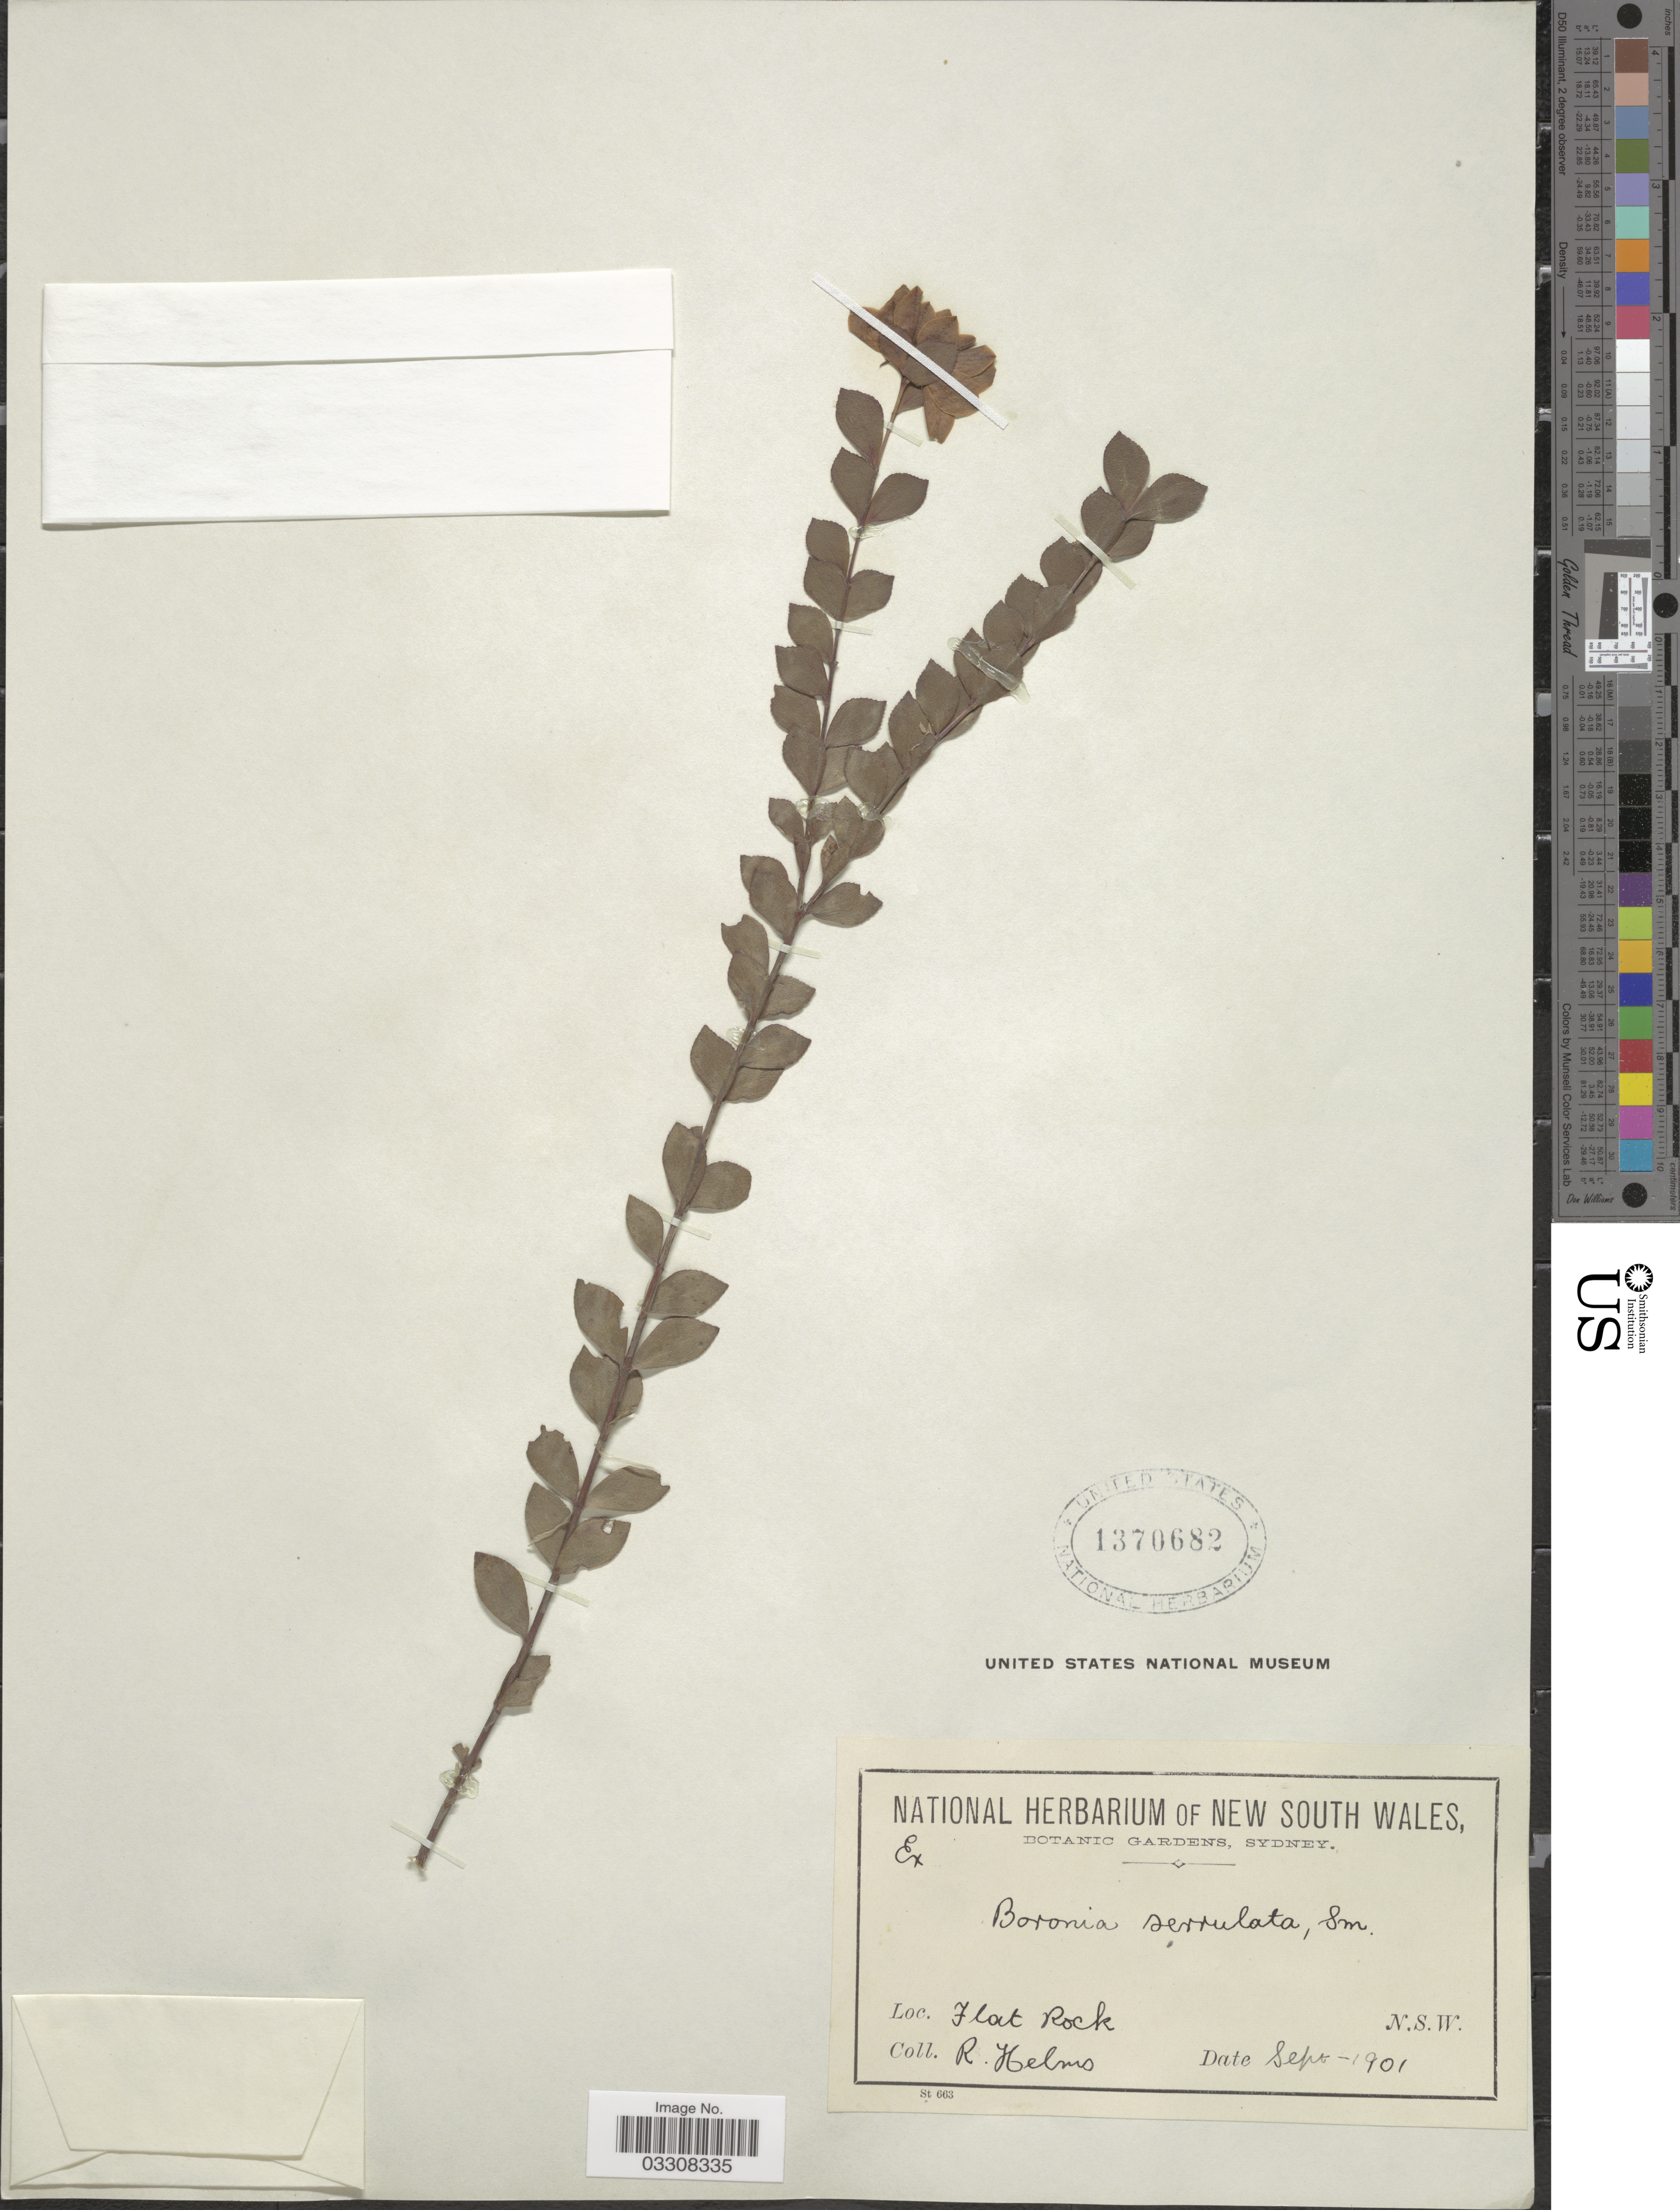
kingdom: Plantae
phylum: Tracheophyta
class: Magnoliopsida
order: Sapindales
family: Rutaceae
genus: Boronia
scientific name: Boronia serrulata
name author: Sm.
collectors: R. Helms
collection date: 1901-09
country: Australia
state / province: New South Wales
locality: Flat Rock.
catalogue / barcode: US 1370682